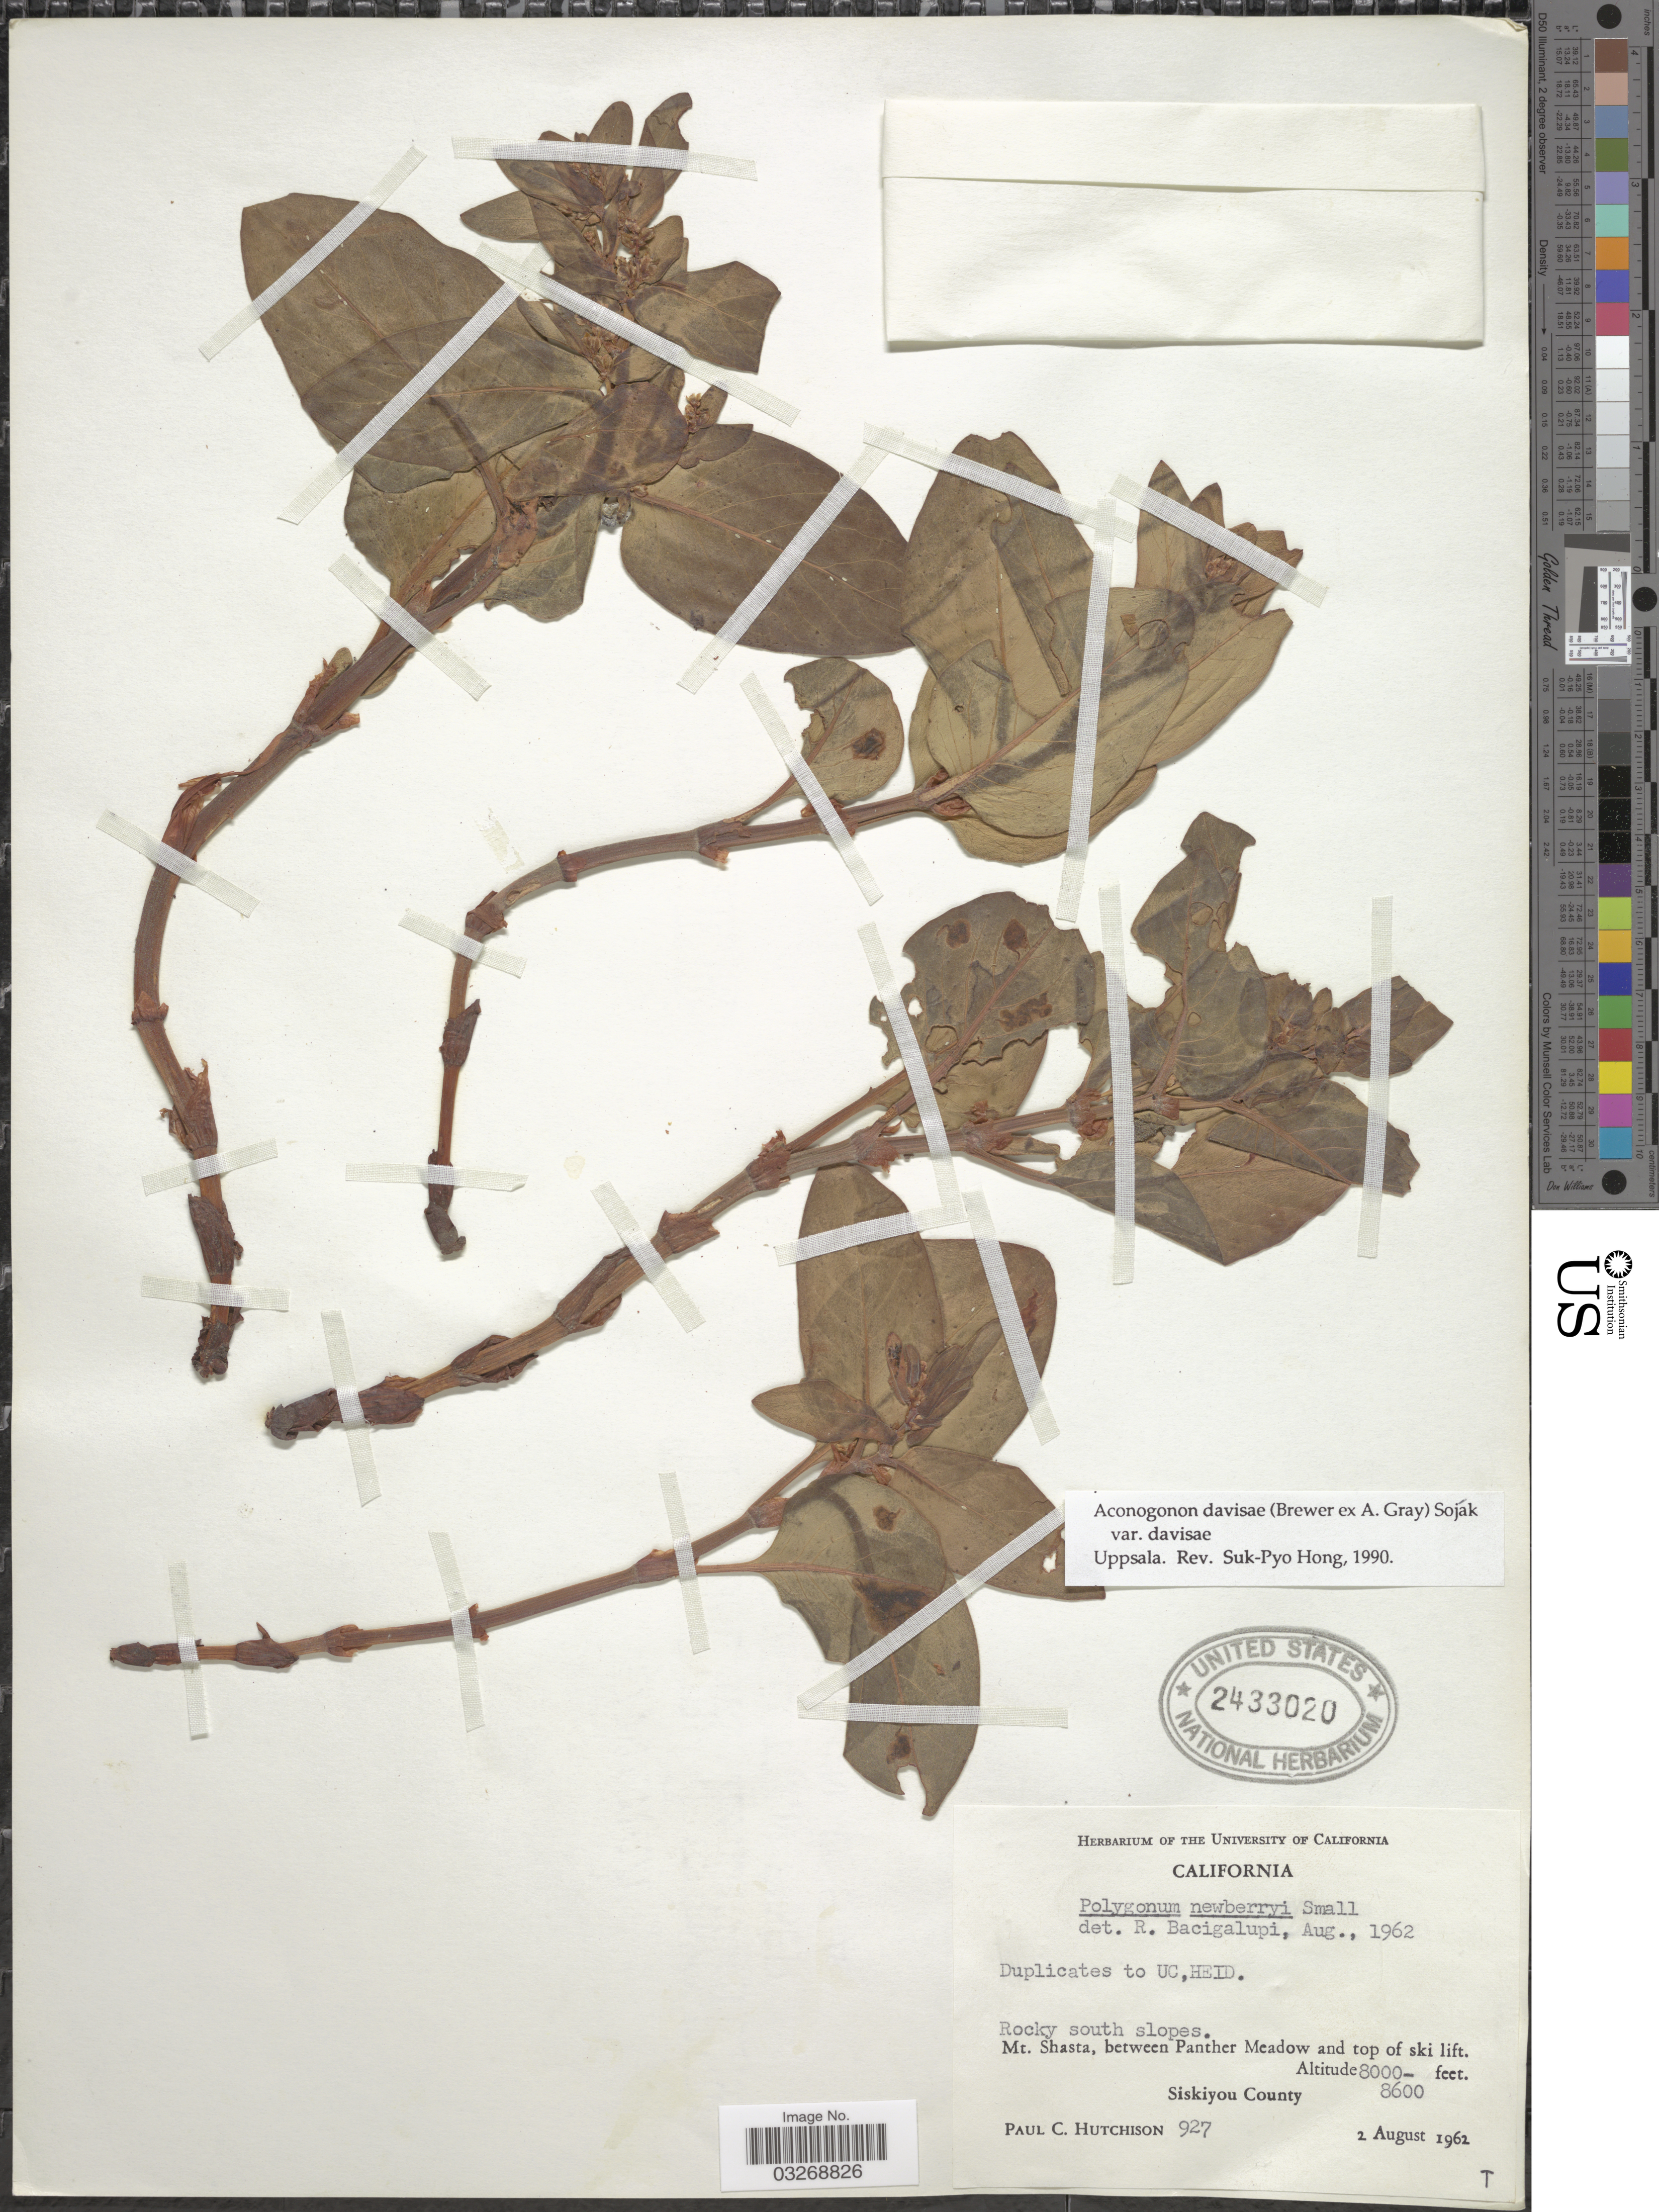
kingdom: Plantae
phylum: Tracheophyta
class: Magnoliopsida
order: Caryophyllales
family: Polygonaceae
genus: Koenigia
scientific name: Koenigia davisiae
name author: (W.H. Brewer ex A. Gray) T.M. Schust. & Reveal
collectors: P. C. Hutchison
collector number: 927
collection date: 1962-08-02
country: United States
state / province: California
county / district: Siskiyou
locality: Mt. Shasta, between Panther Meadow and top of ski lift. Siskiyou County.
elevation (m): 2438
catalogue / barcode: US 2433020